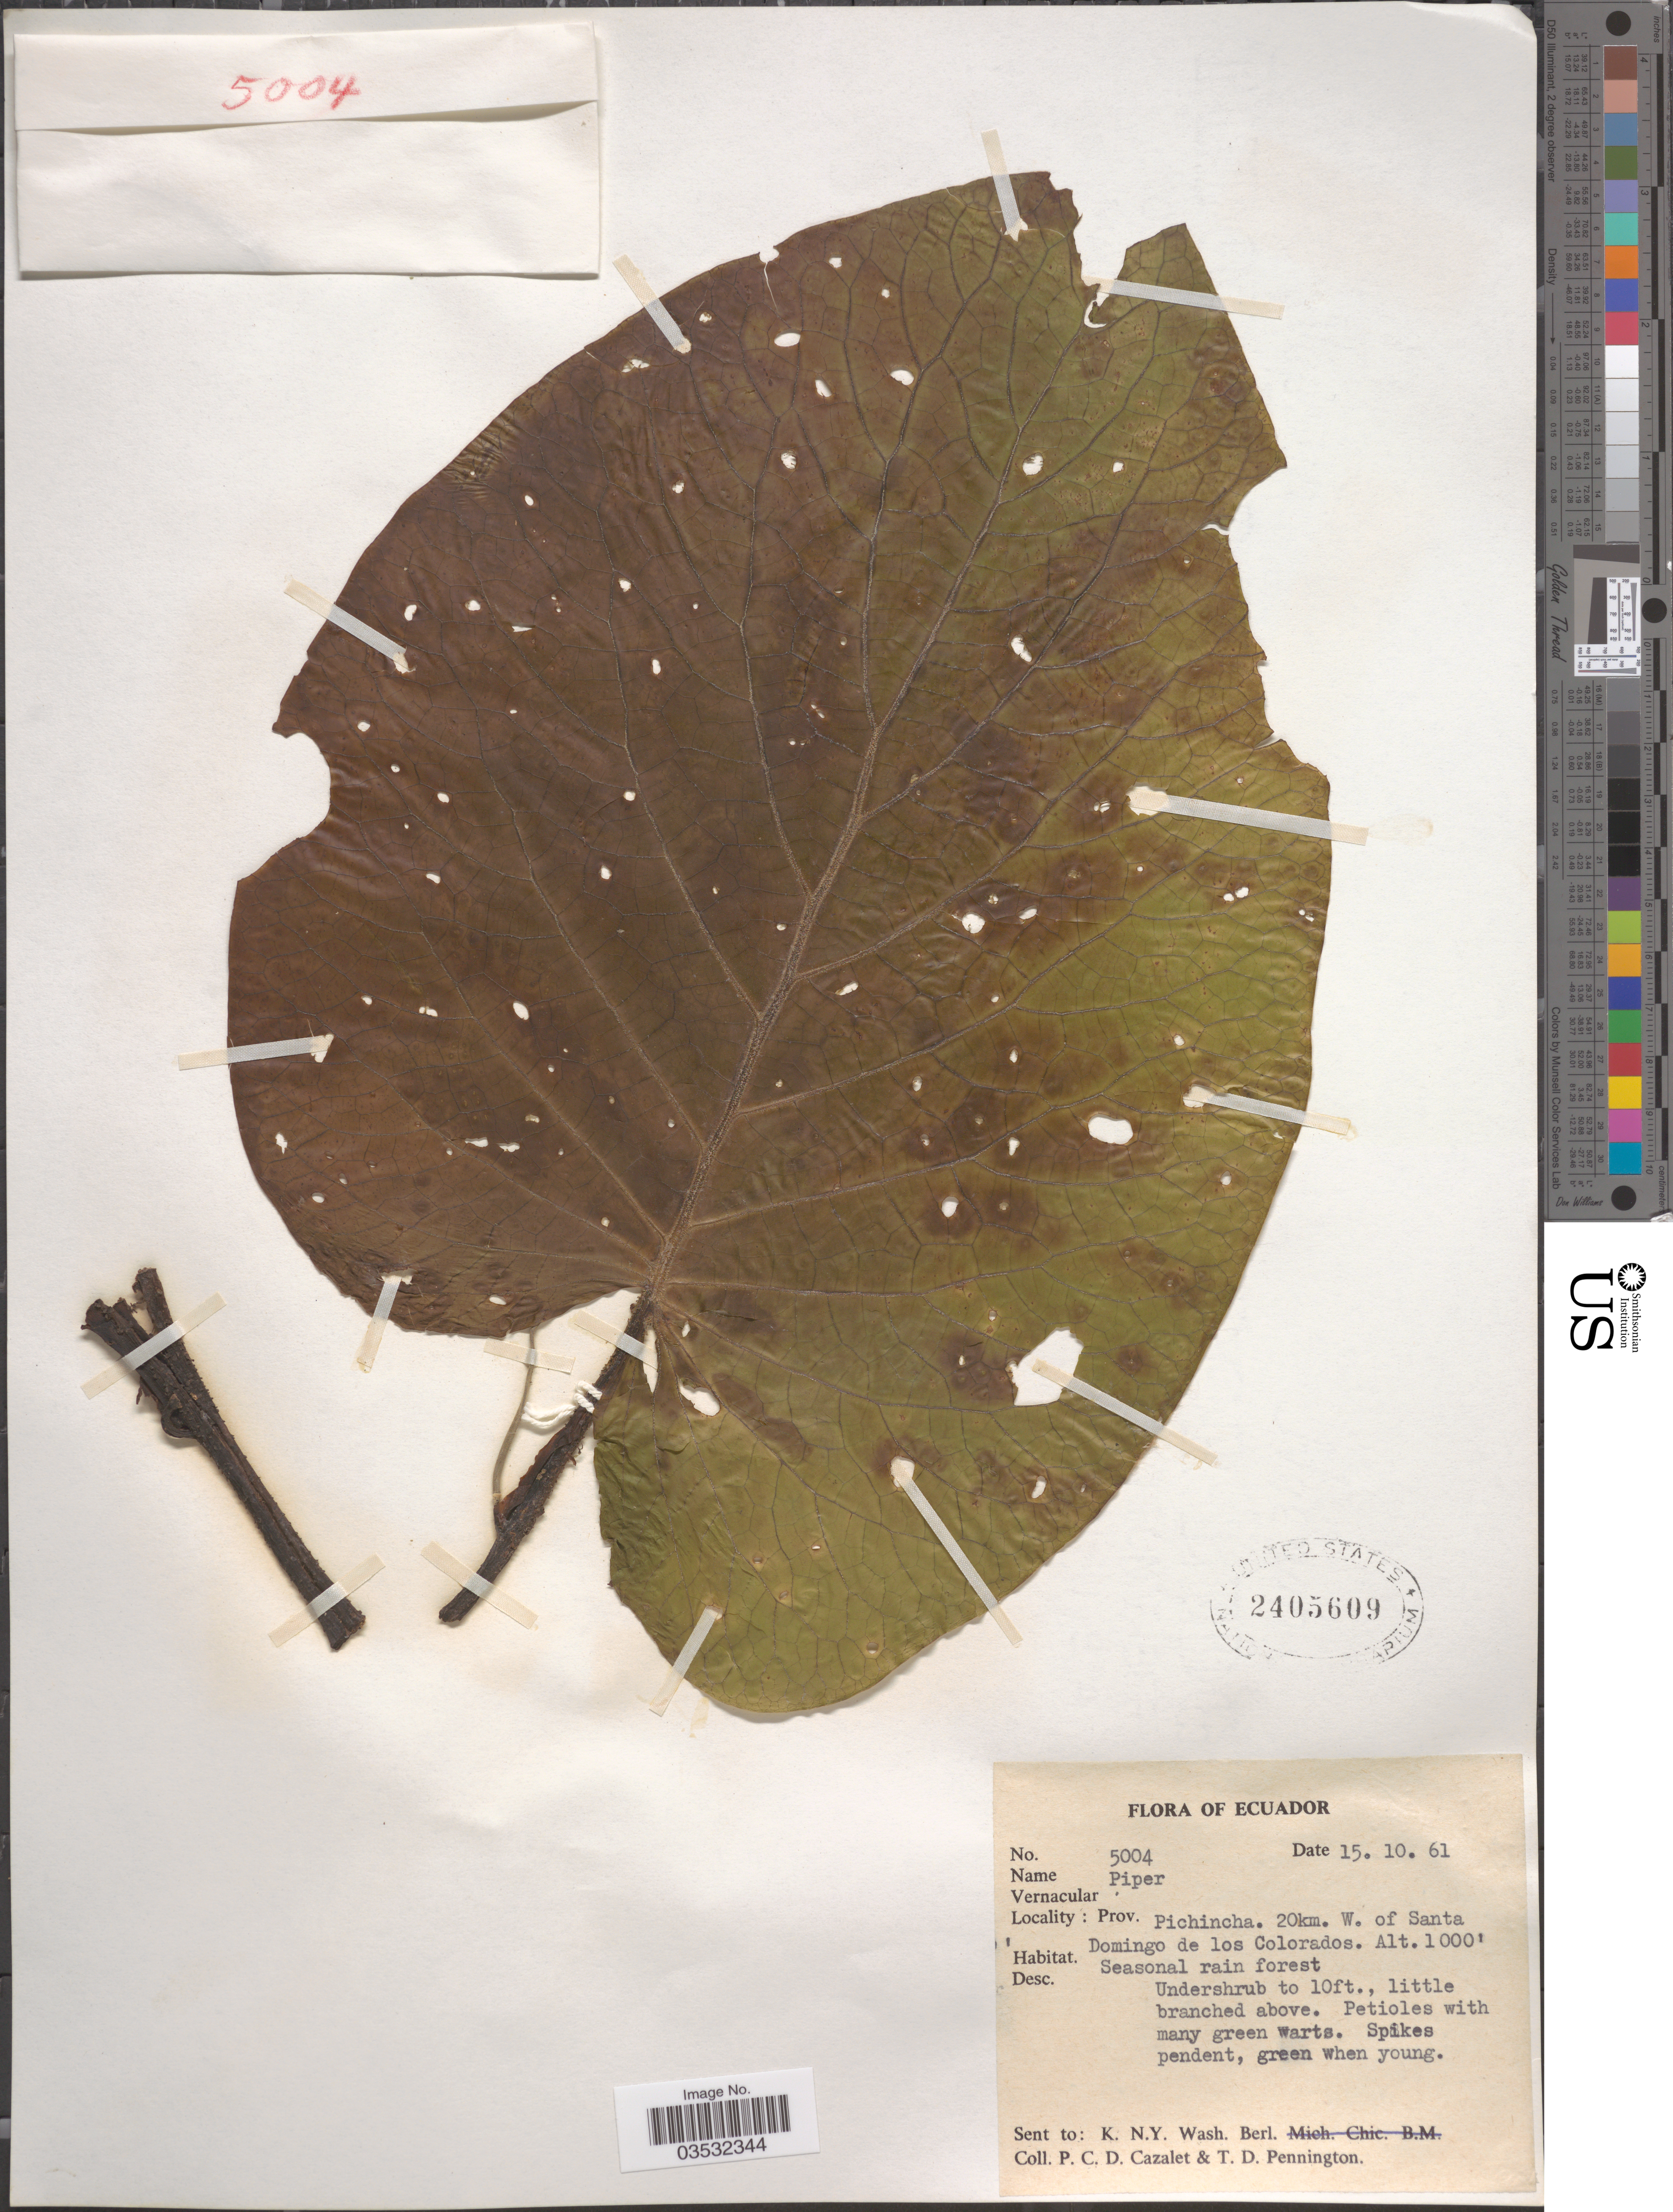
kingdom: Plantae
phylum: Tracheophyta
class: Magnoliopsida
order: Piperales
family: Piperaceae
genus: Piper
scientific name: Piper sp.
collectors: P. C. D. Cazalet & T. D. Pennington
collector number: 5004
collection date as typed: Transcribed d/m/y: 15/10/61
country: Ecuador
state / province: Pichincha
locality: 20km. W. of Santa Domingo de los Colorados.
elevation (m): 305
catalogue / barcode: US 2405609